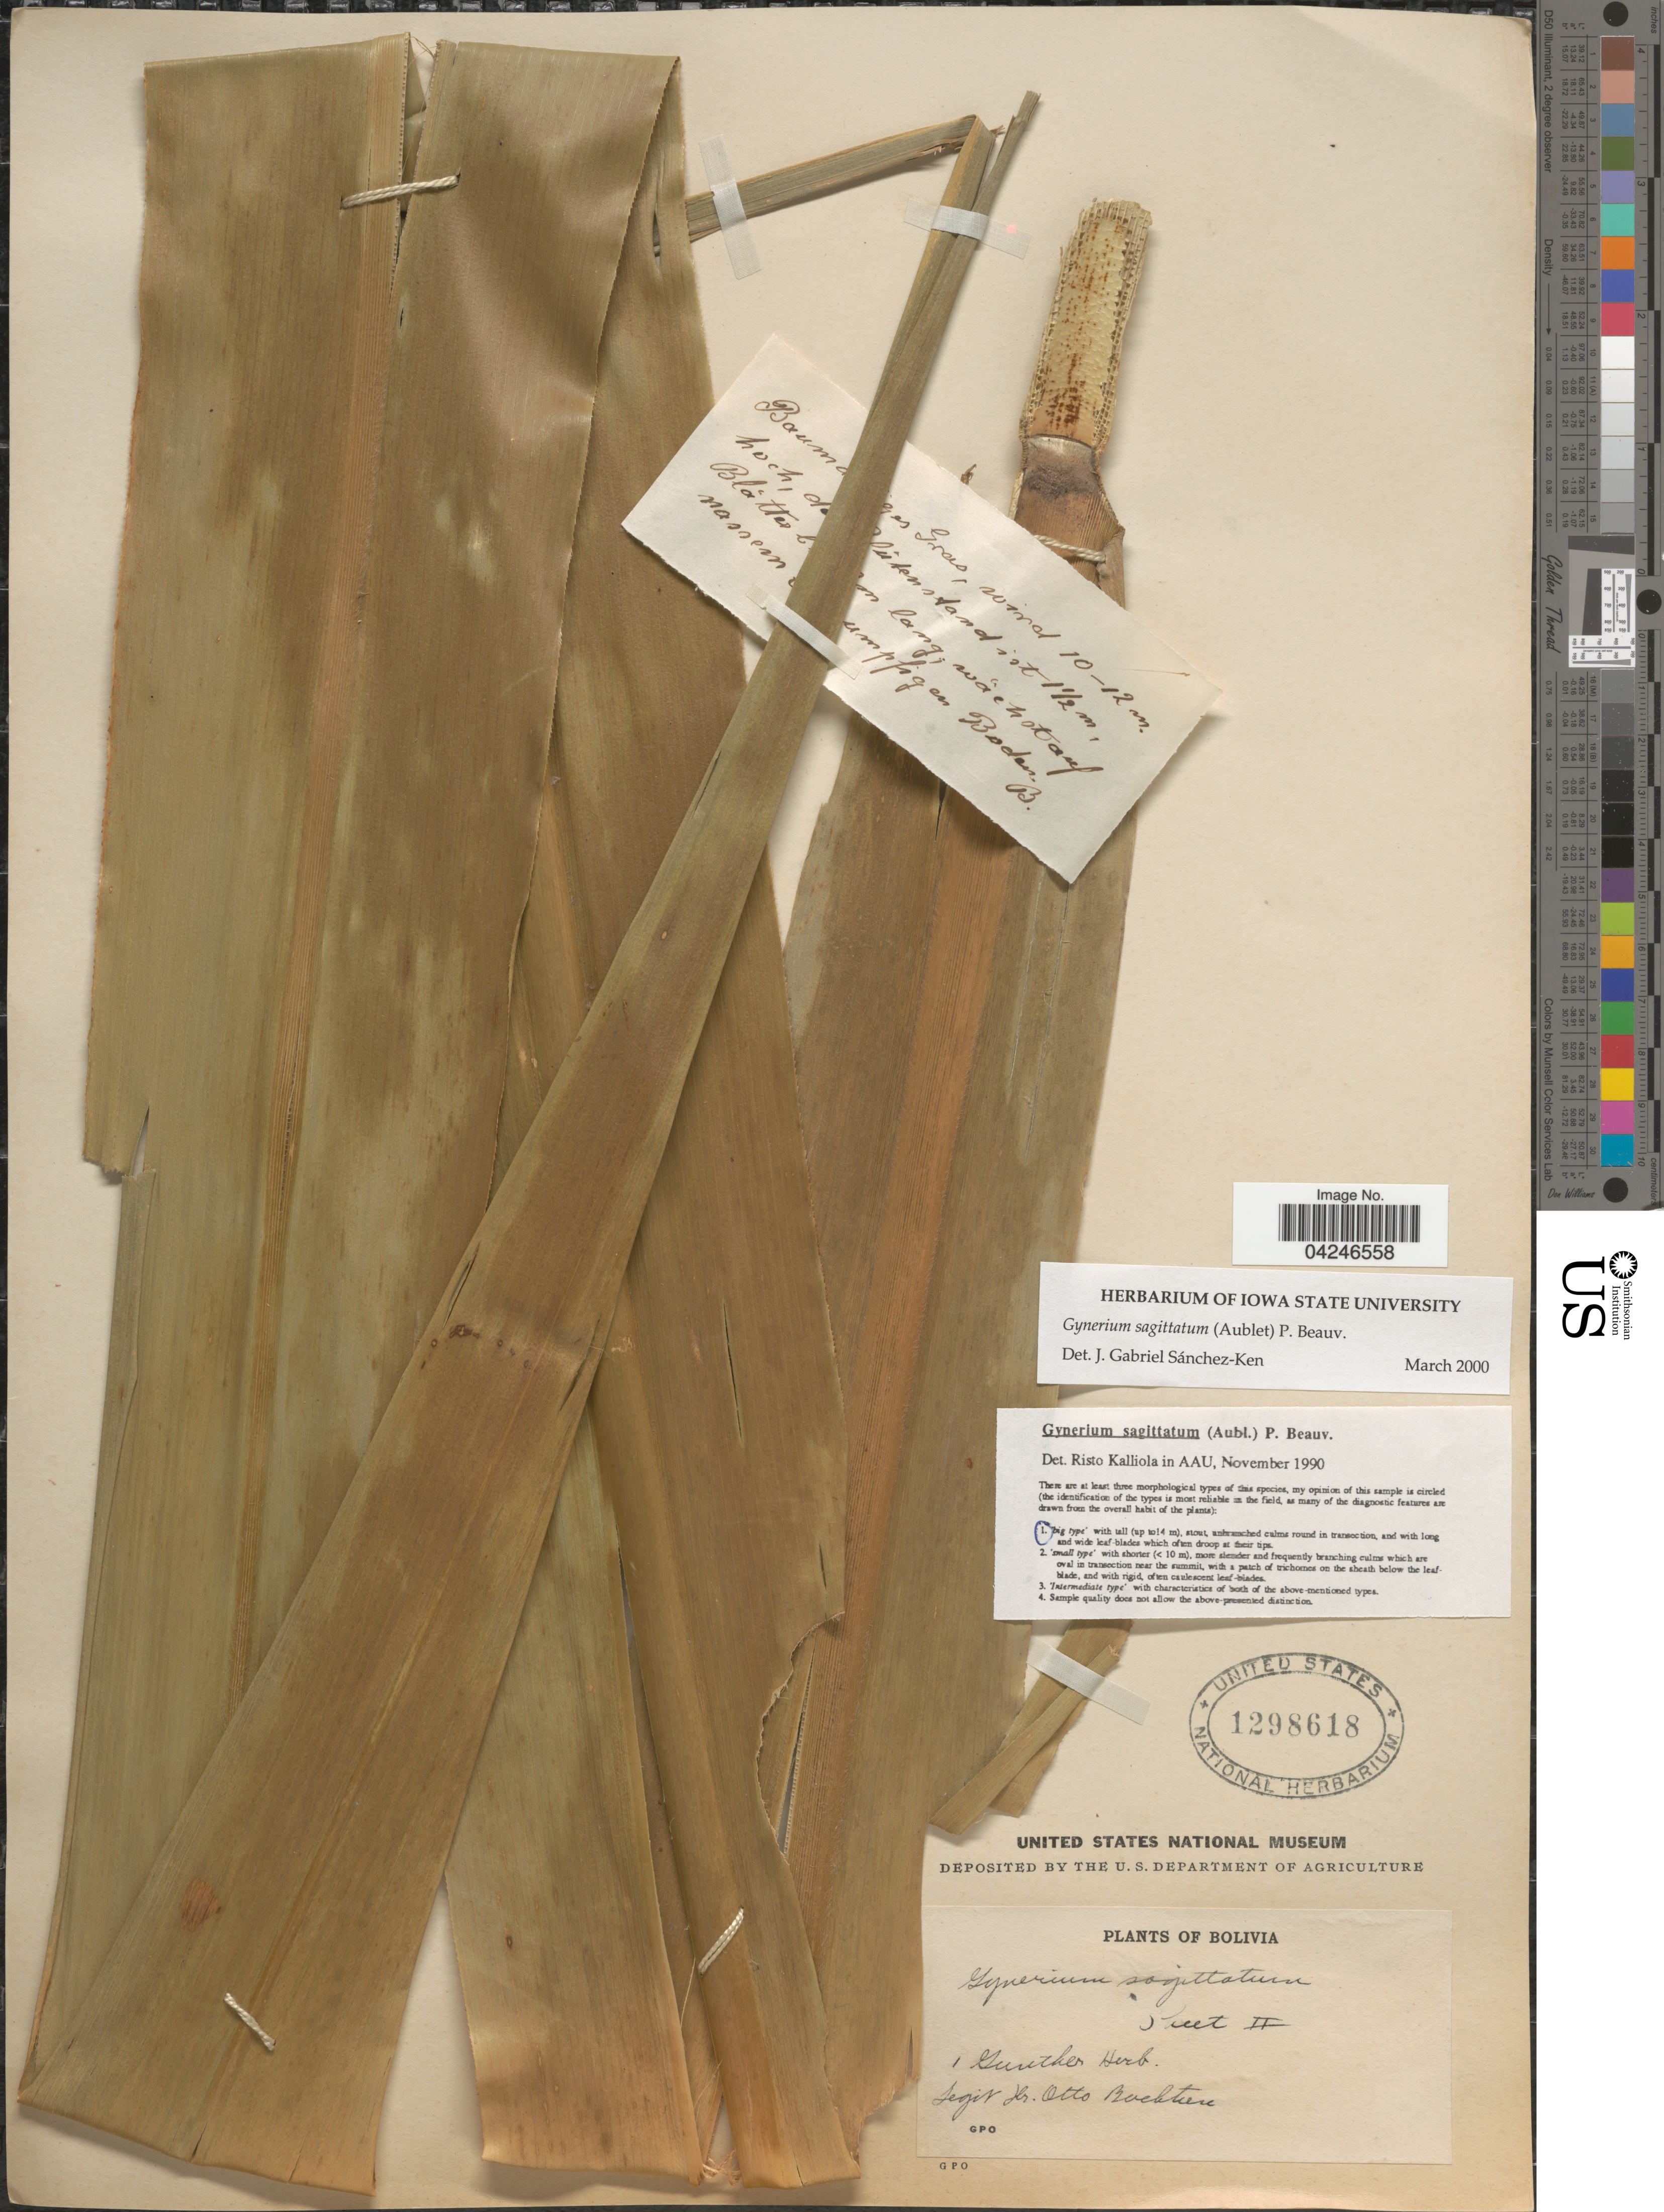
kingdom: Plantae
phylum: Tracheophyta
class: Liliopsida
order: Poales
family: Poaceae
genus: Gynerium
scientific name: Gynerium sagittatum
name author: (Aubl.) P. Beauv.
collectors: O. Buchtien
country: Bolivia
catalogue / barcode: US 1298618